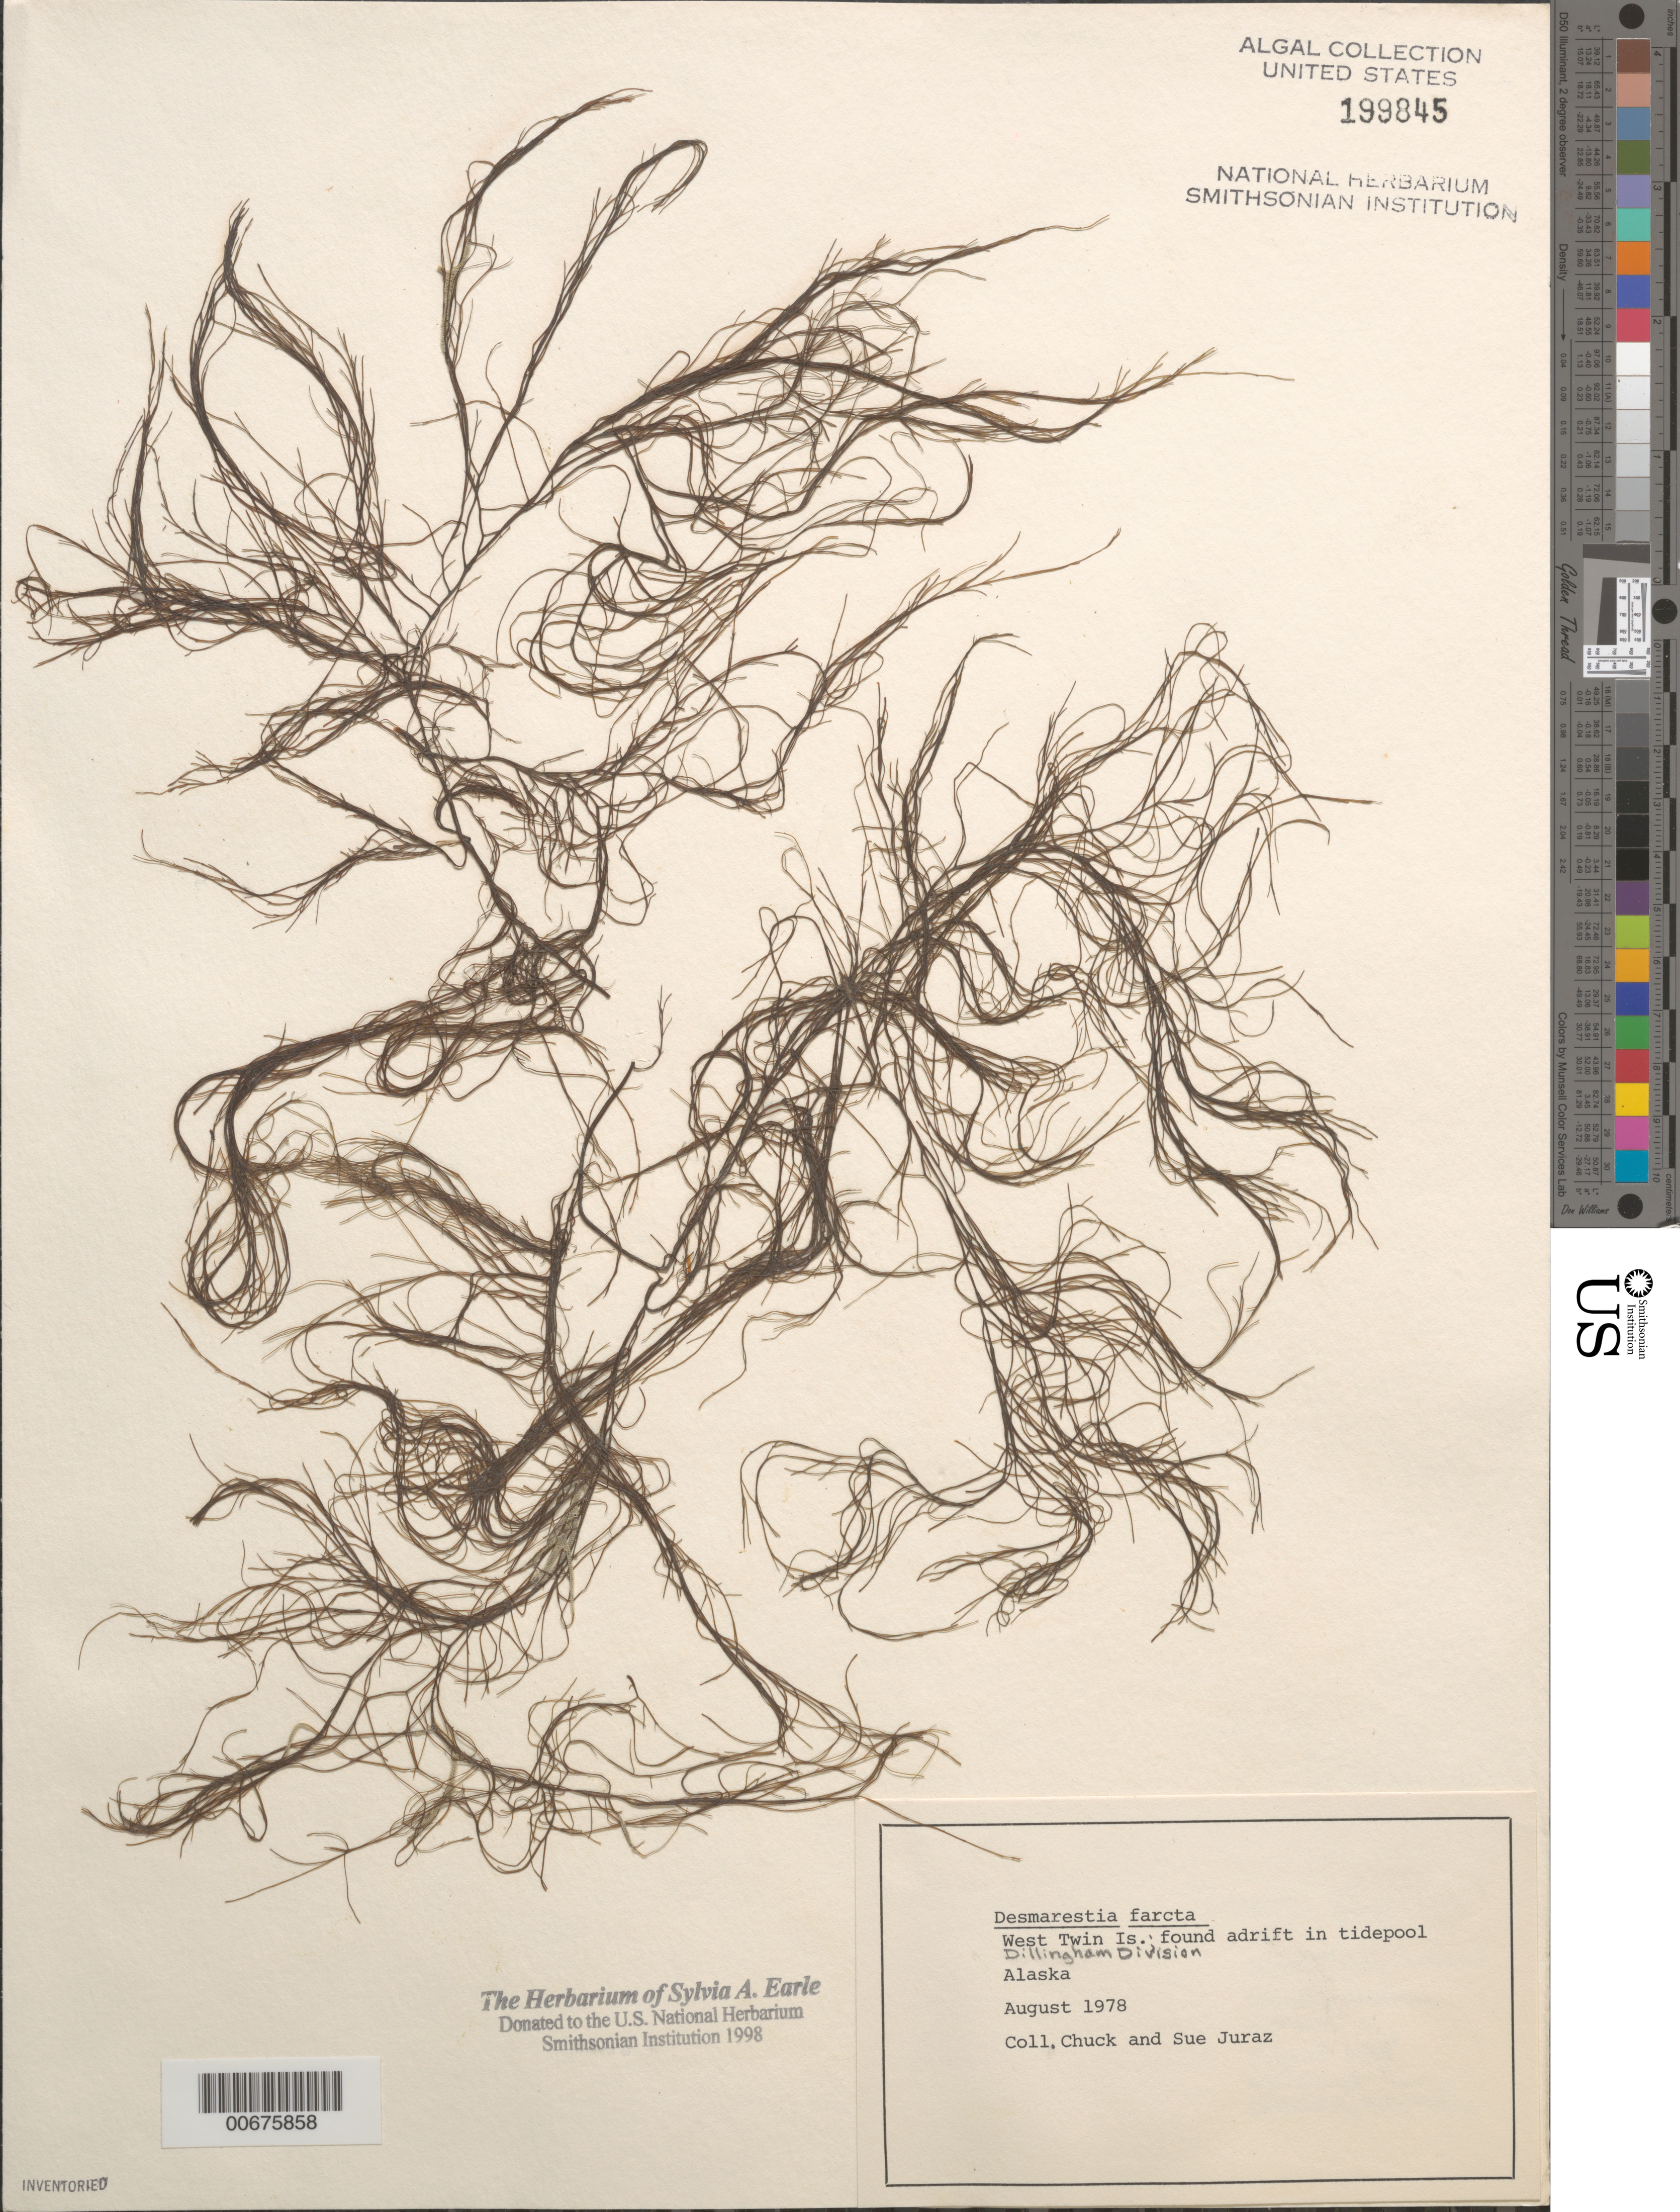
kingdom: Chromista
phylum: Ochrophyta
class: Phaeophyceae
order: Desmarestiales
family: Desmarestiaceae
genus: Desmarestia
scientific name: Desmarestia farcta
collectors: C. Juraz & S. Juraz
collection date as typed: Aug 1978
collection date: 1978-08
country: United States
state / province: Alaska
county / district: Dillingham Division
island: West Twin Island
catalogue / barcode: US 199845